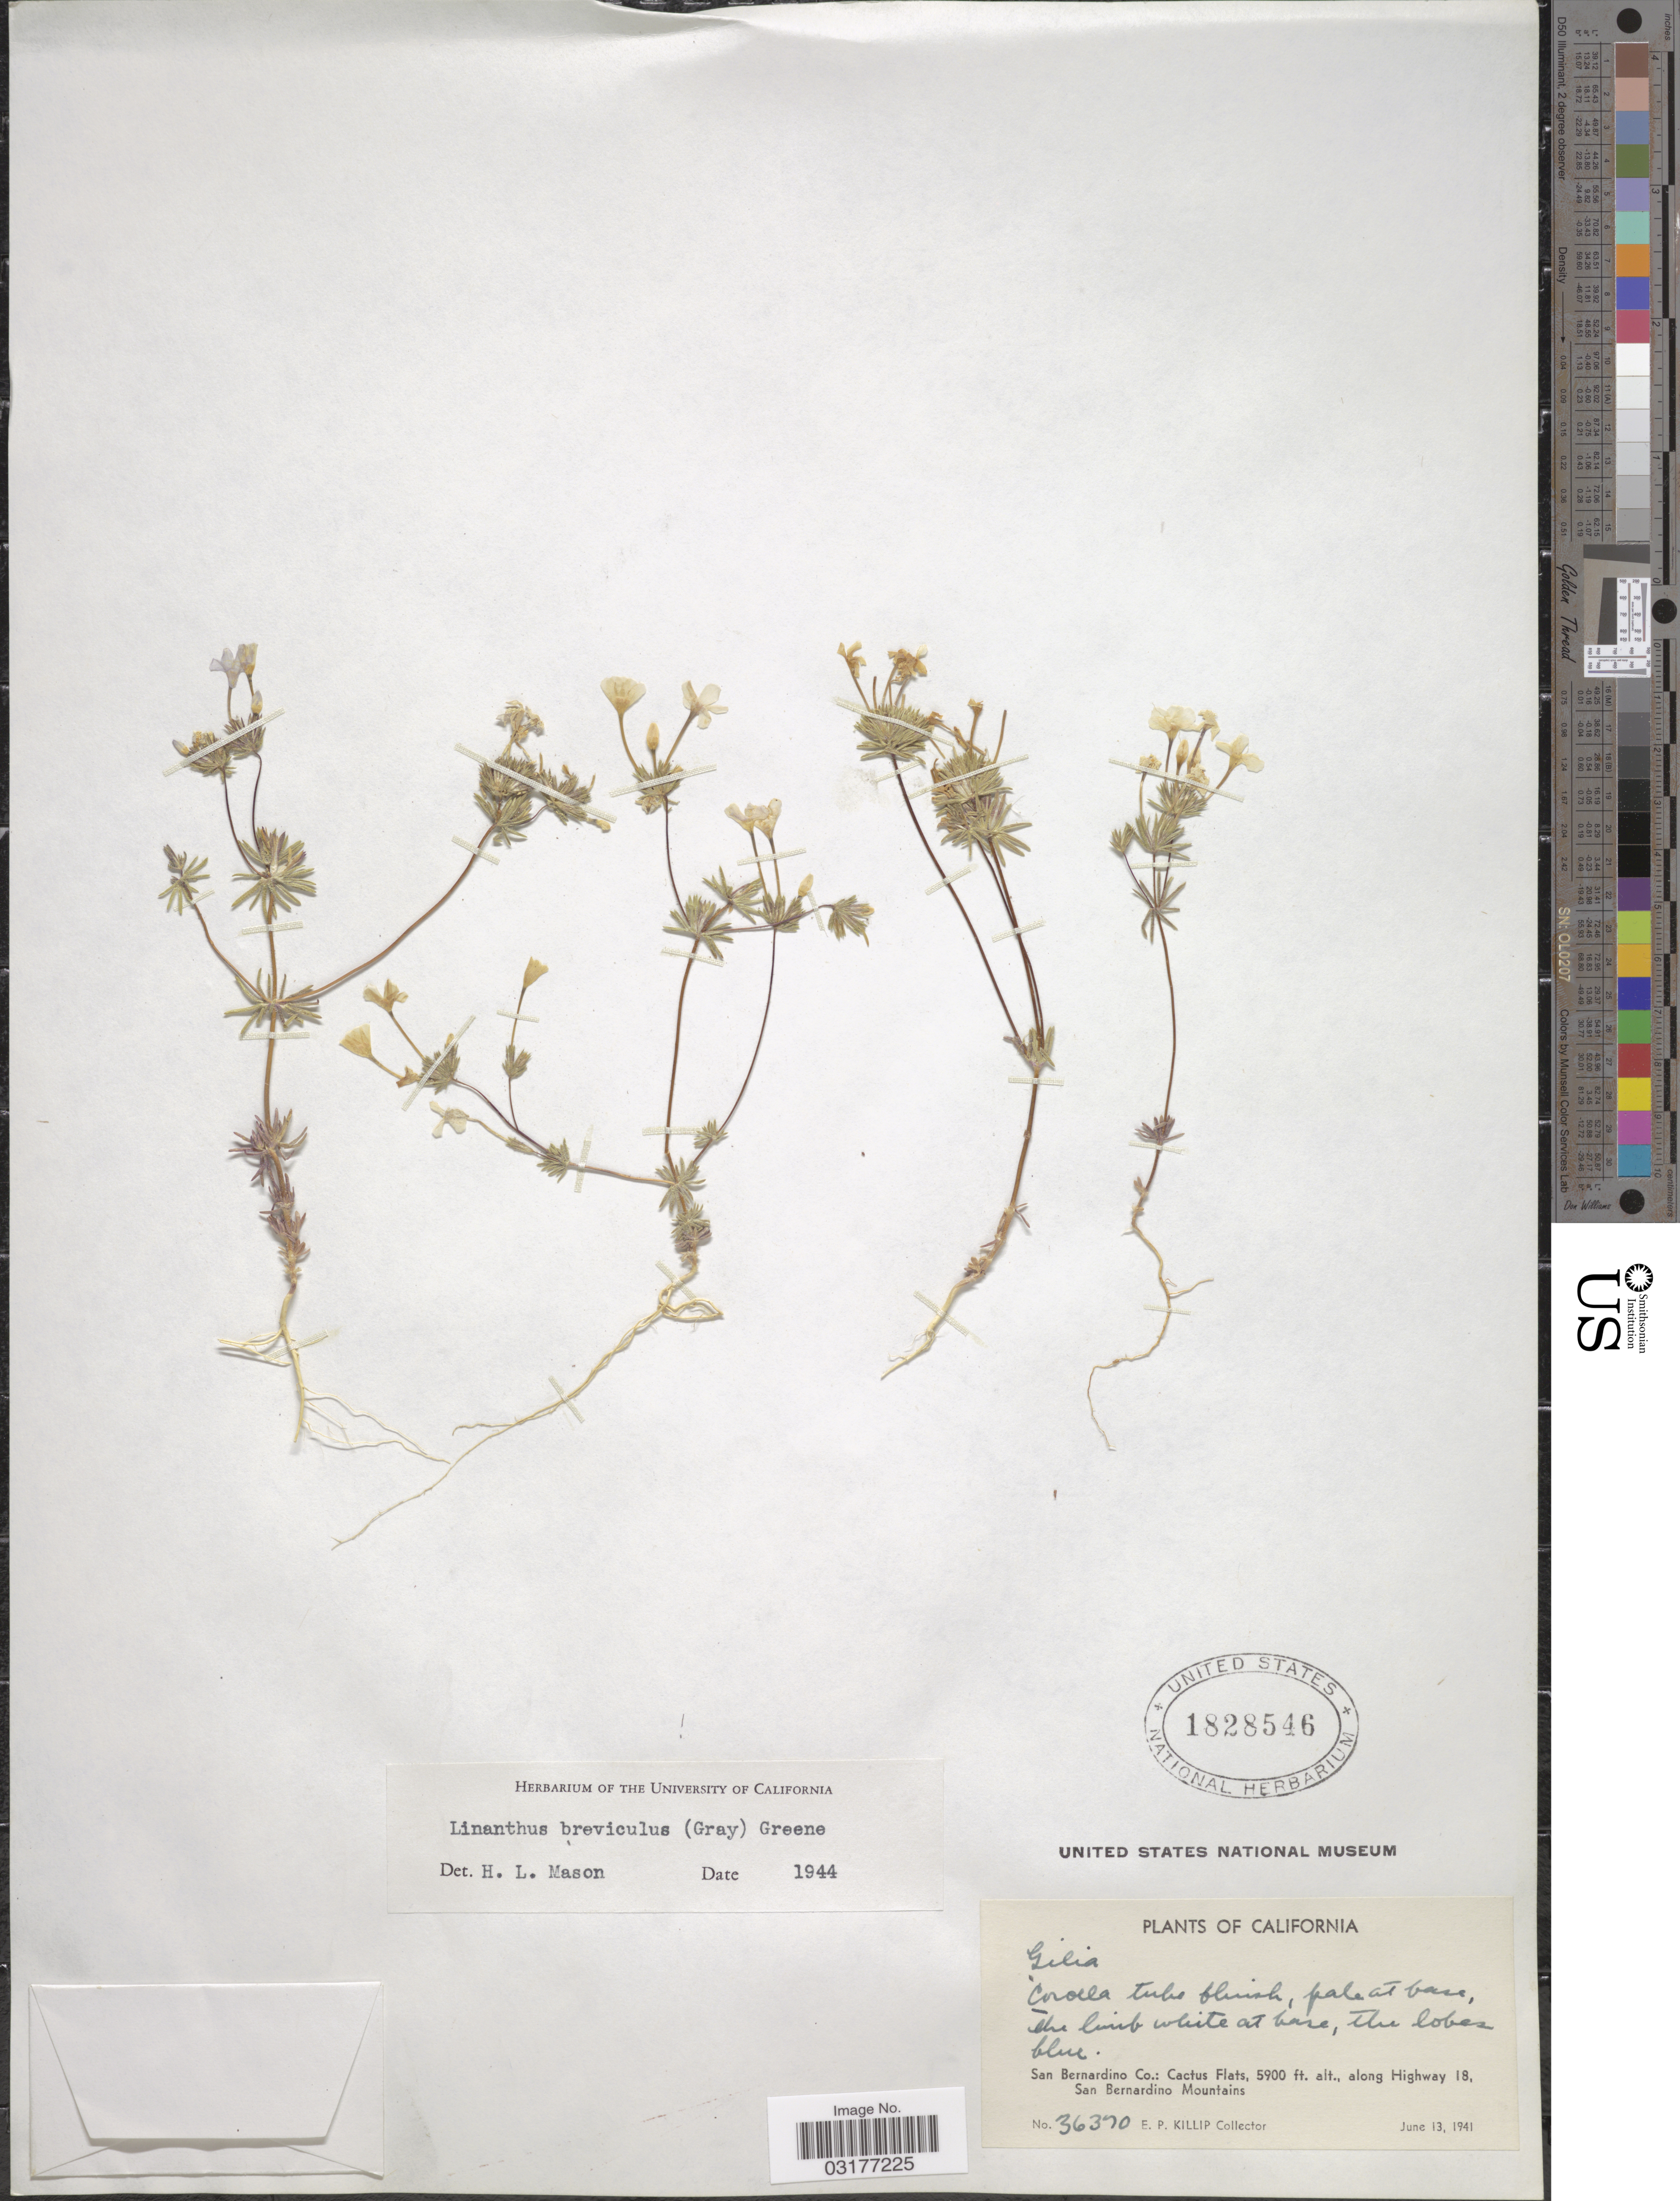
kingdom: Plantae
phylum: Tracheophyta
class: Magnoliopsida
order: Ericales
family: Polemoniaceae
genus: Linanthus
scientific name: Linanthus breviculus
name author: (A. Gray) Greene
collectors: E. P. Killip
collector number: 36370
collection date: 1941-06-13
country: United States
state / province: California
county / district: San Bernardino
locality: San Bernardino Co.: Cactus Flats, along Highway 18, San Bernardino Mountains.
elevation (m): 1798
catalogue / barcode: US 1828546